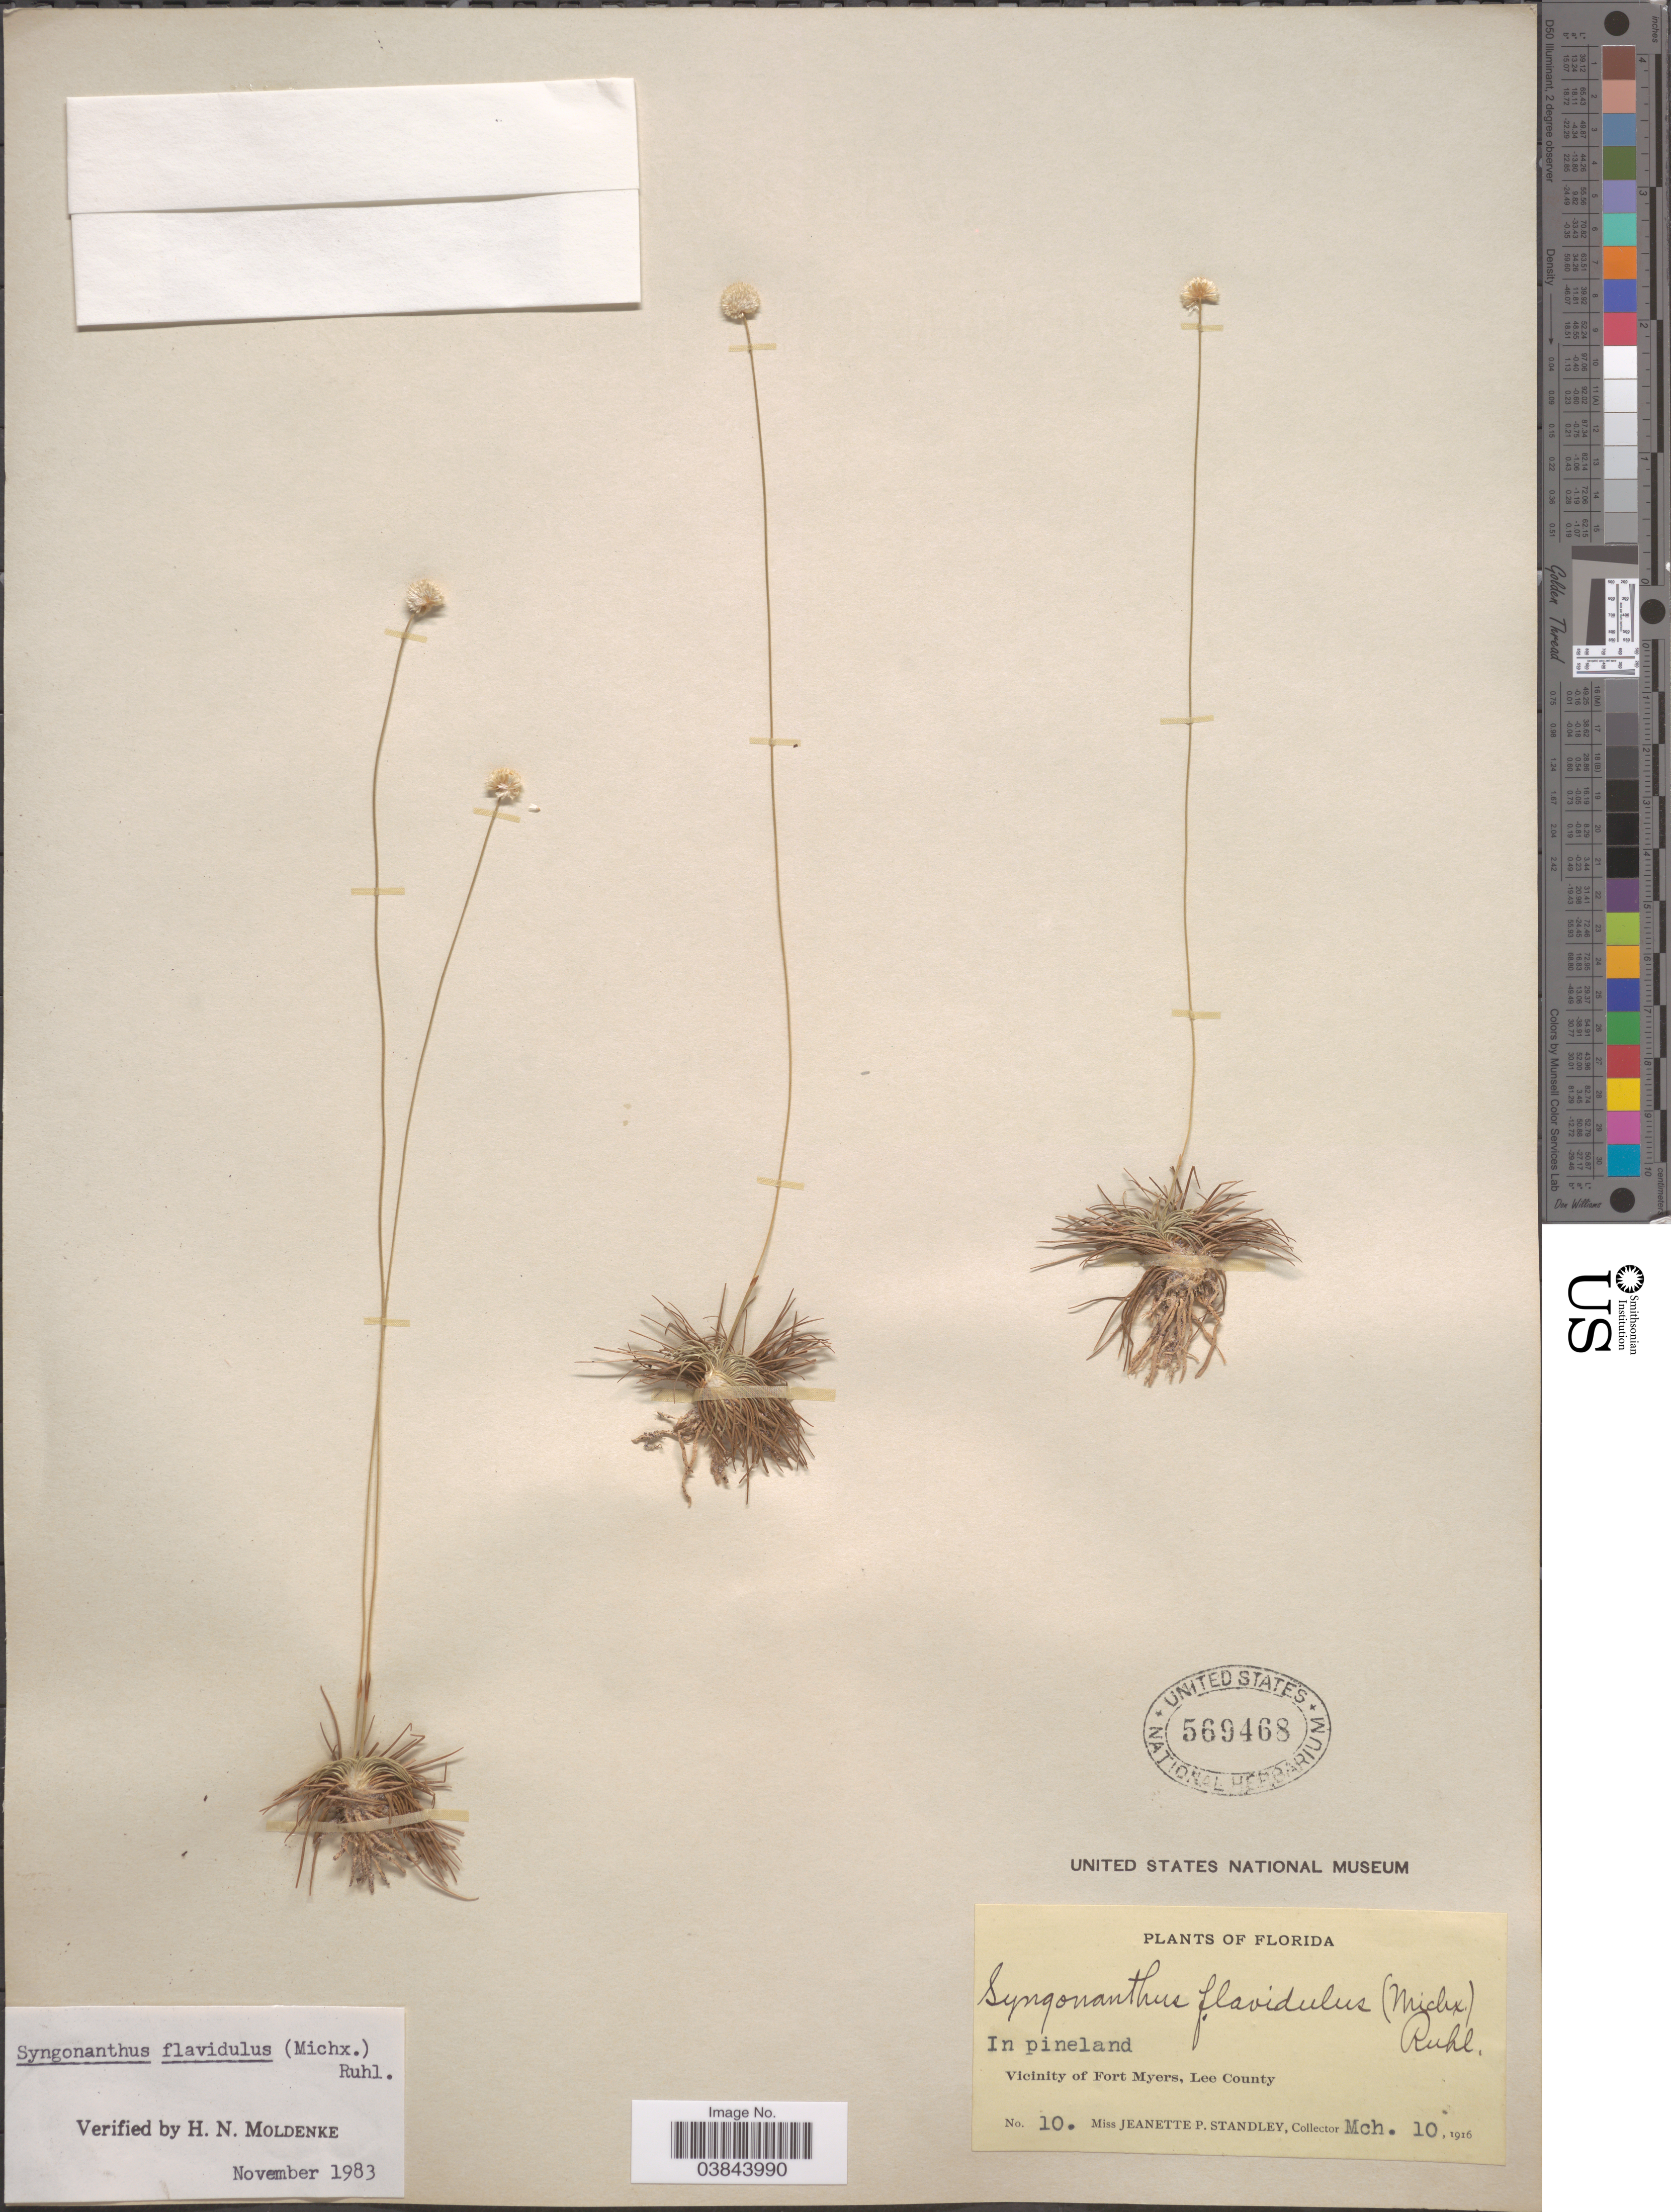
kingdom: Plantae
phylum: Tracheophyta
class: Liliopsida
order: Poales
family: Eriocaulaceae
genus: Syngonanthus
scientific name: Syngonanthus flavidulus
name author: (Michx.) Ruhland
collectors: J. P. Standley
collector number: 10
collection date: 1916-03-10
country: United States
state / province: Florida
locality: Vicinity of Fort Myers, Lee County.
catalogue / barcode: US 569468